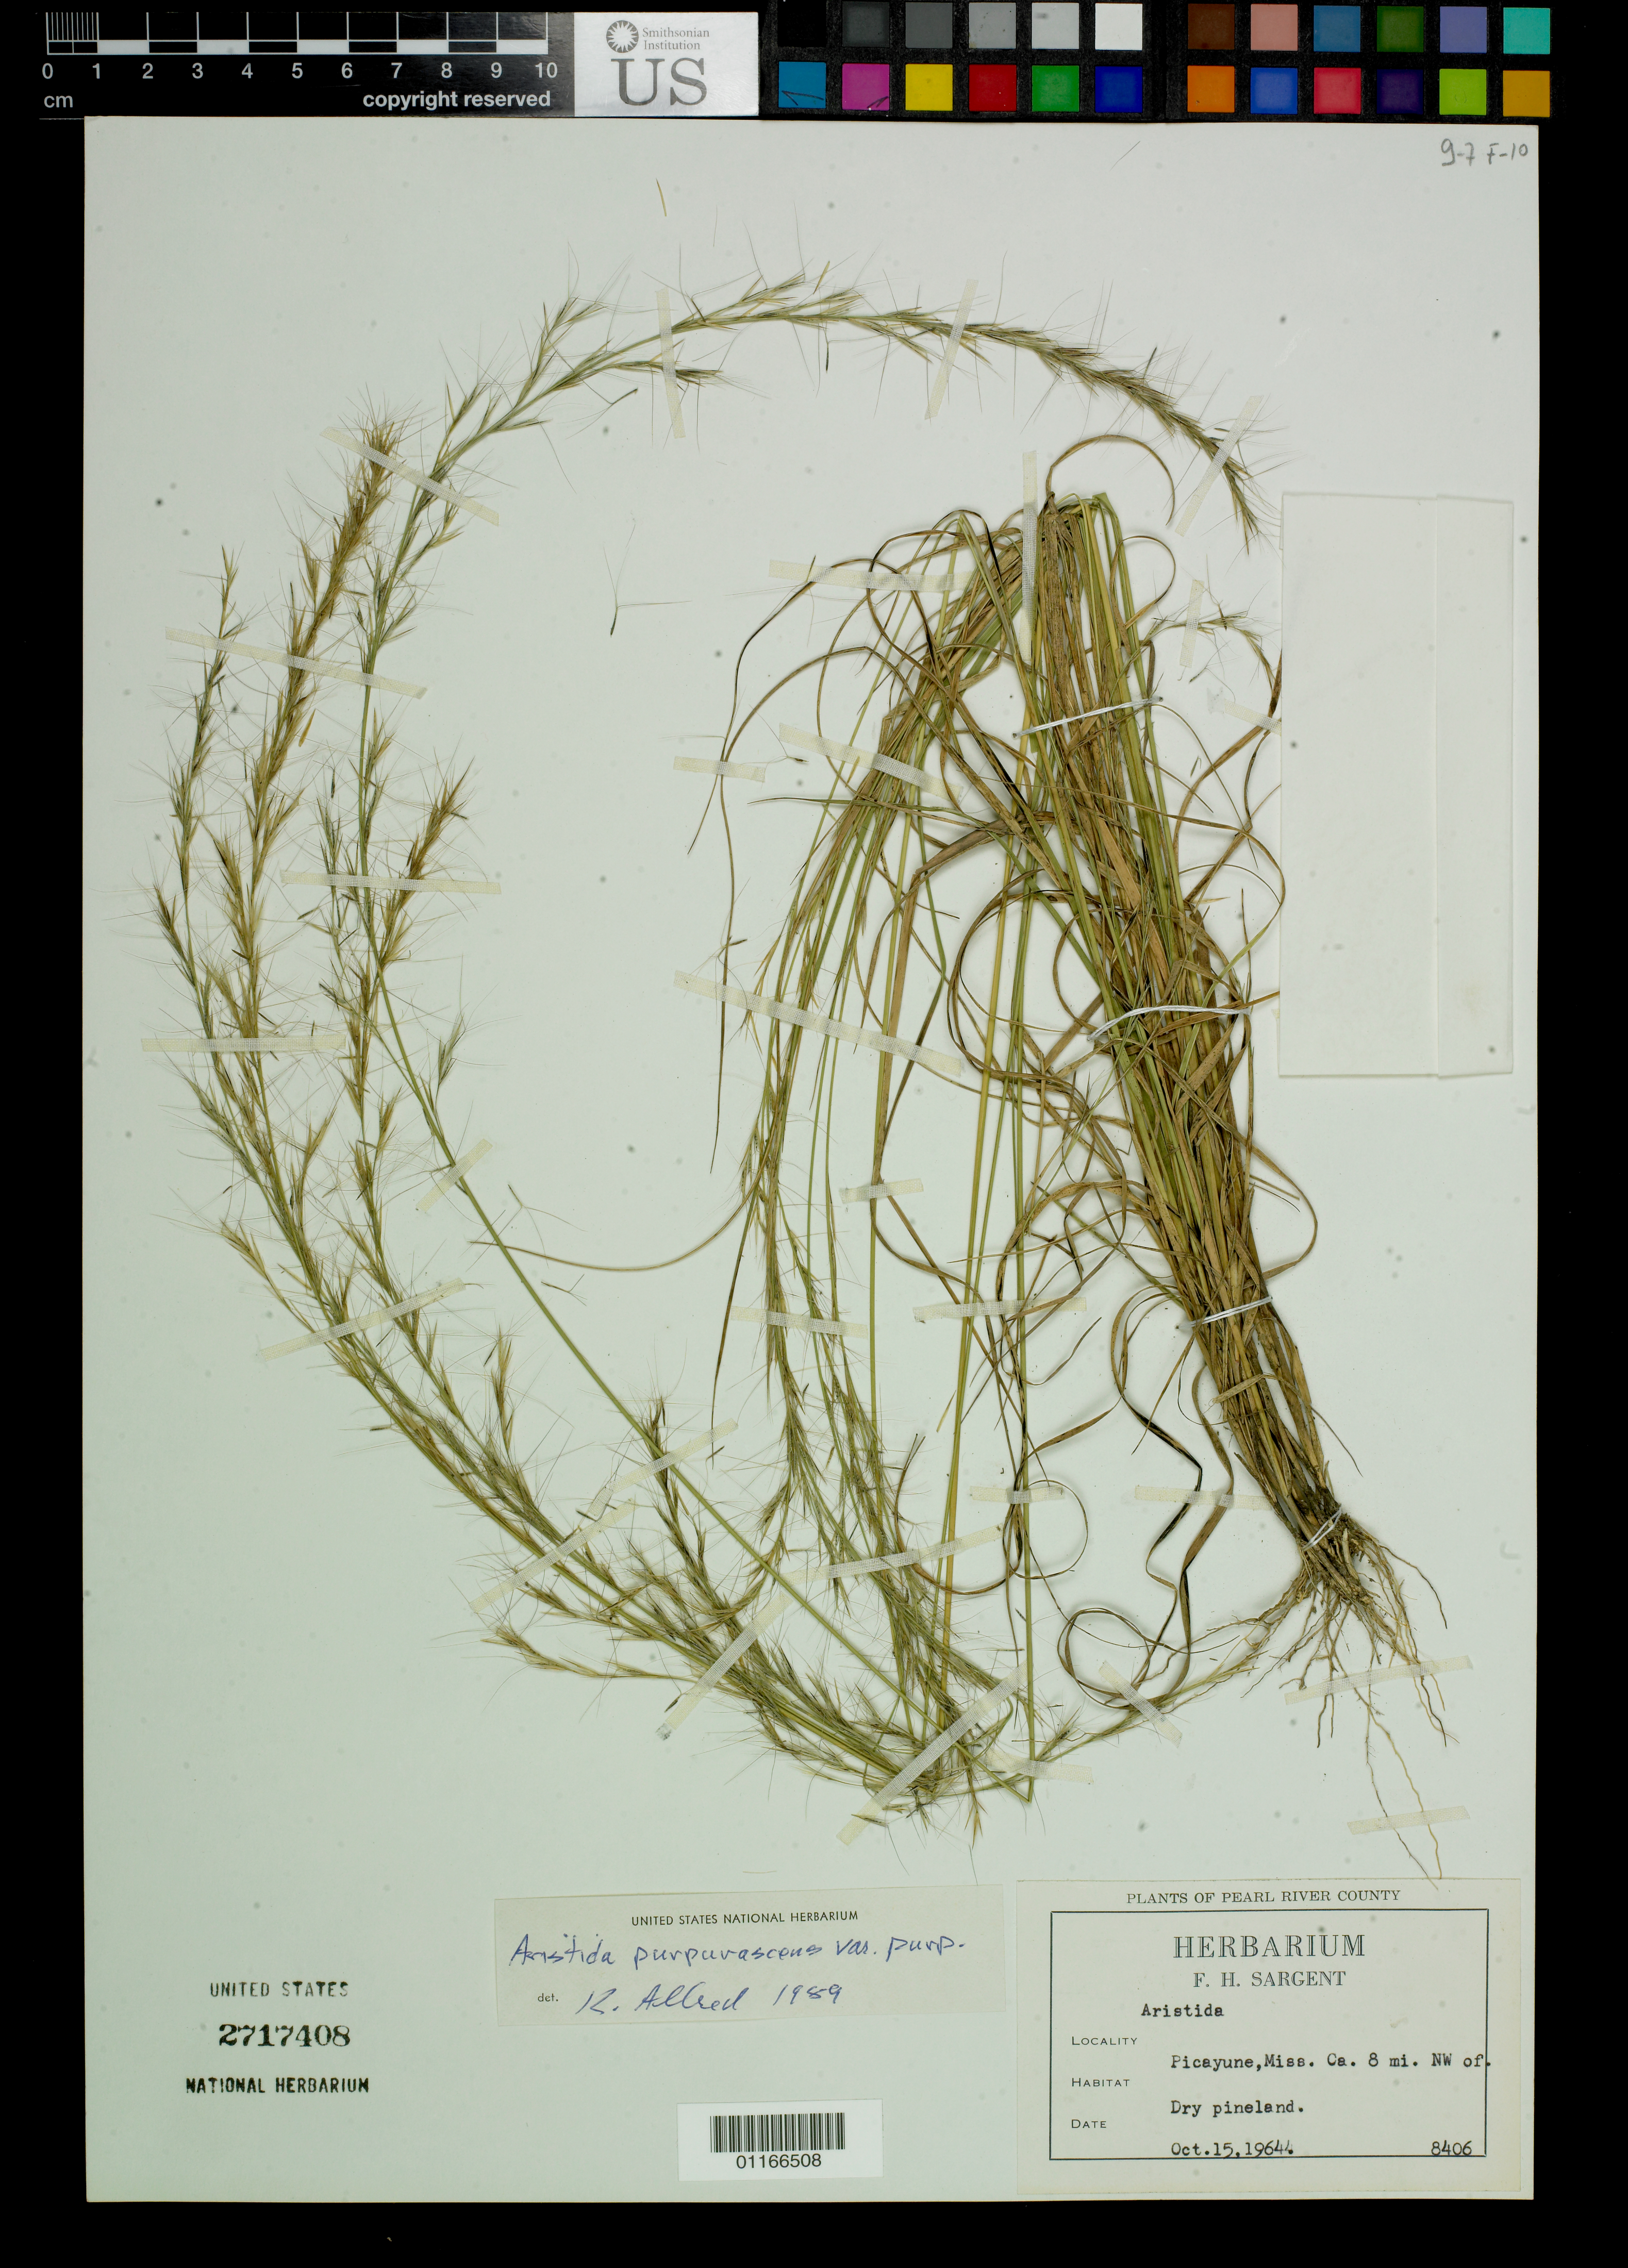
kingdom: Plantae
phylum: Tracheophyta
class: Liliopsida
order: Poales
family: Poaceae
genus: Aristida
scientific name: Aristida purpurascens var. purpurescens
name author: Poir.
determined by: Allred, K.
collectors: F. H. Sargent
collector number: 8406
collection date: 1964-10-15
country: United States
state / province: Mississippi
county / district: Pearl River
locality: Ca. 8 miles NW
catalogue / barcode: US 2717408